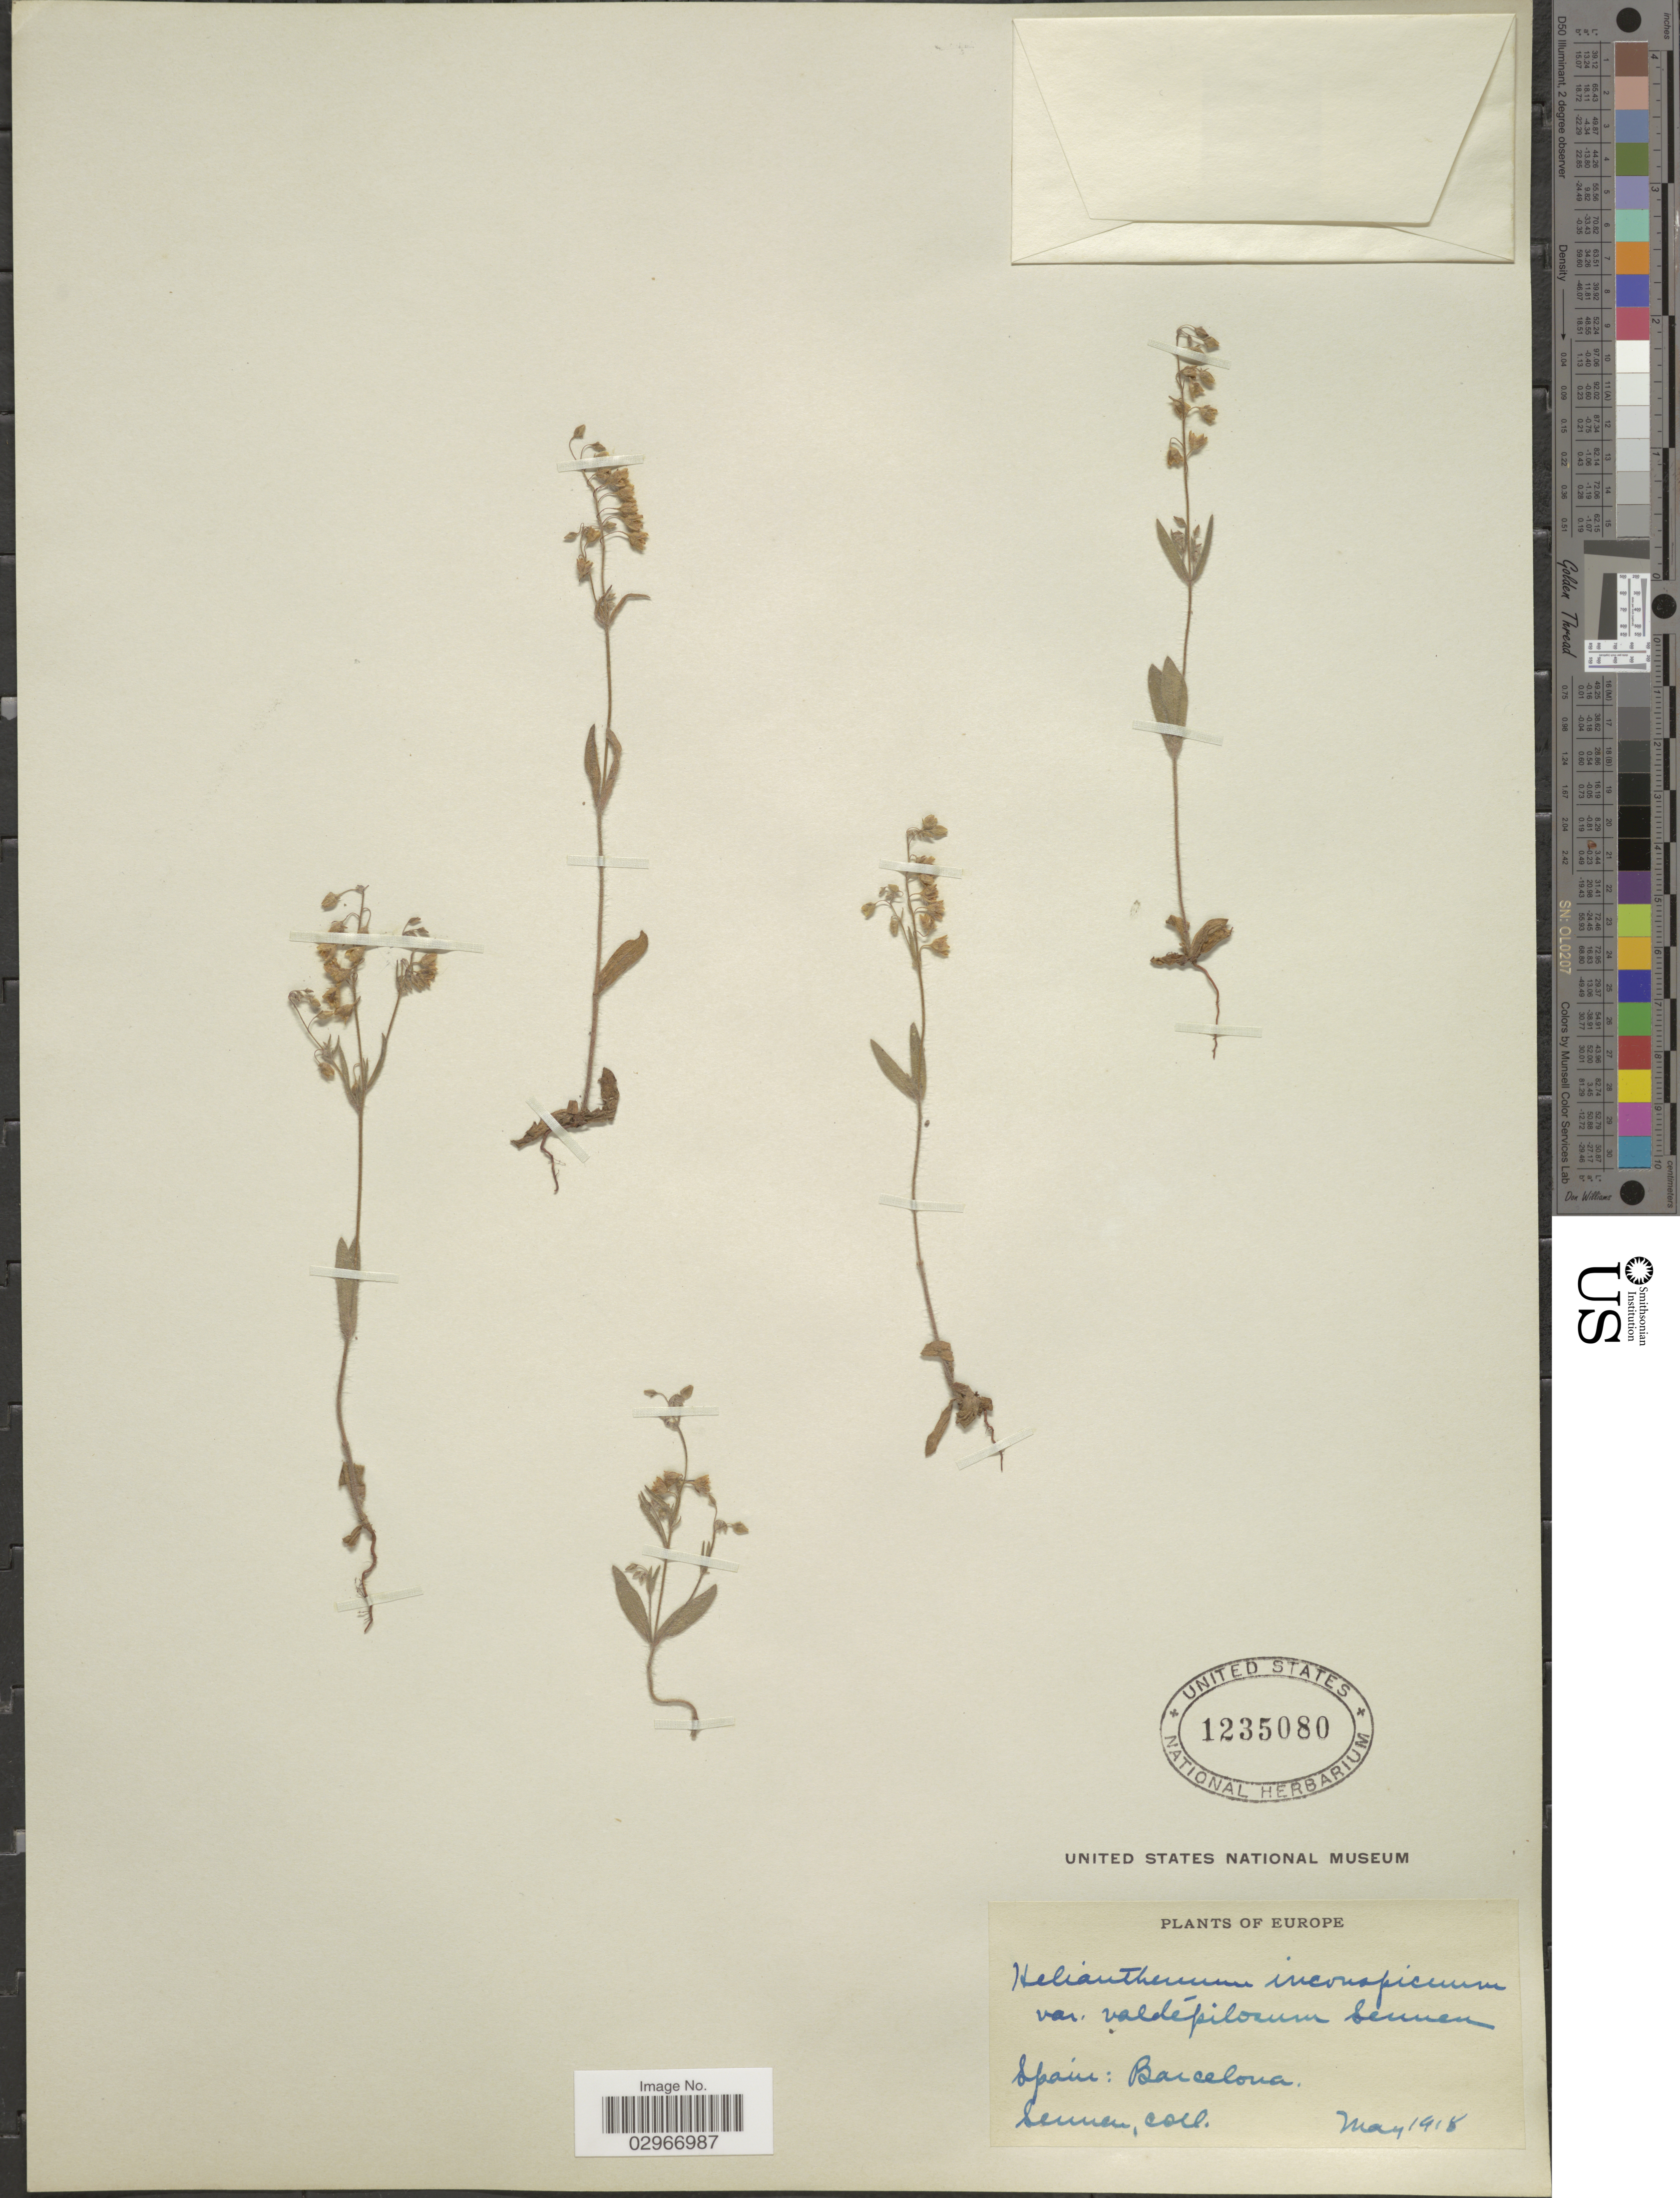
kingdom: Plantae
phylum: Tracheophyta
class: Magnoliopsida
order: Malvales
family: Cistaceae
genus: Helianthemum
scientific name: Helianthemum inconspicuum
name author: Thiéb.-Bern. ex Pers.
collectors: E. Sennen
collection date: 1918-05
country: Spain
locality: Europe. Spain: Barcelona.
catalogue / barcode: US 1235080